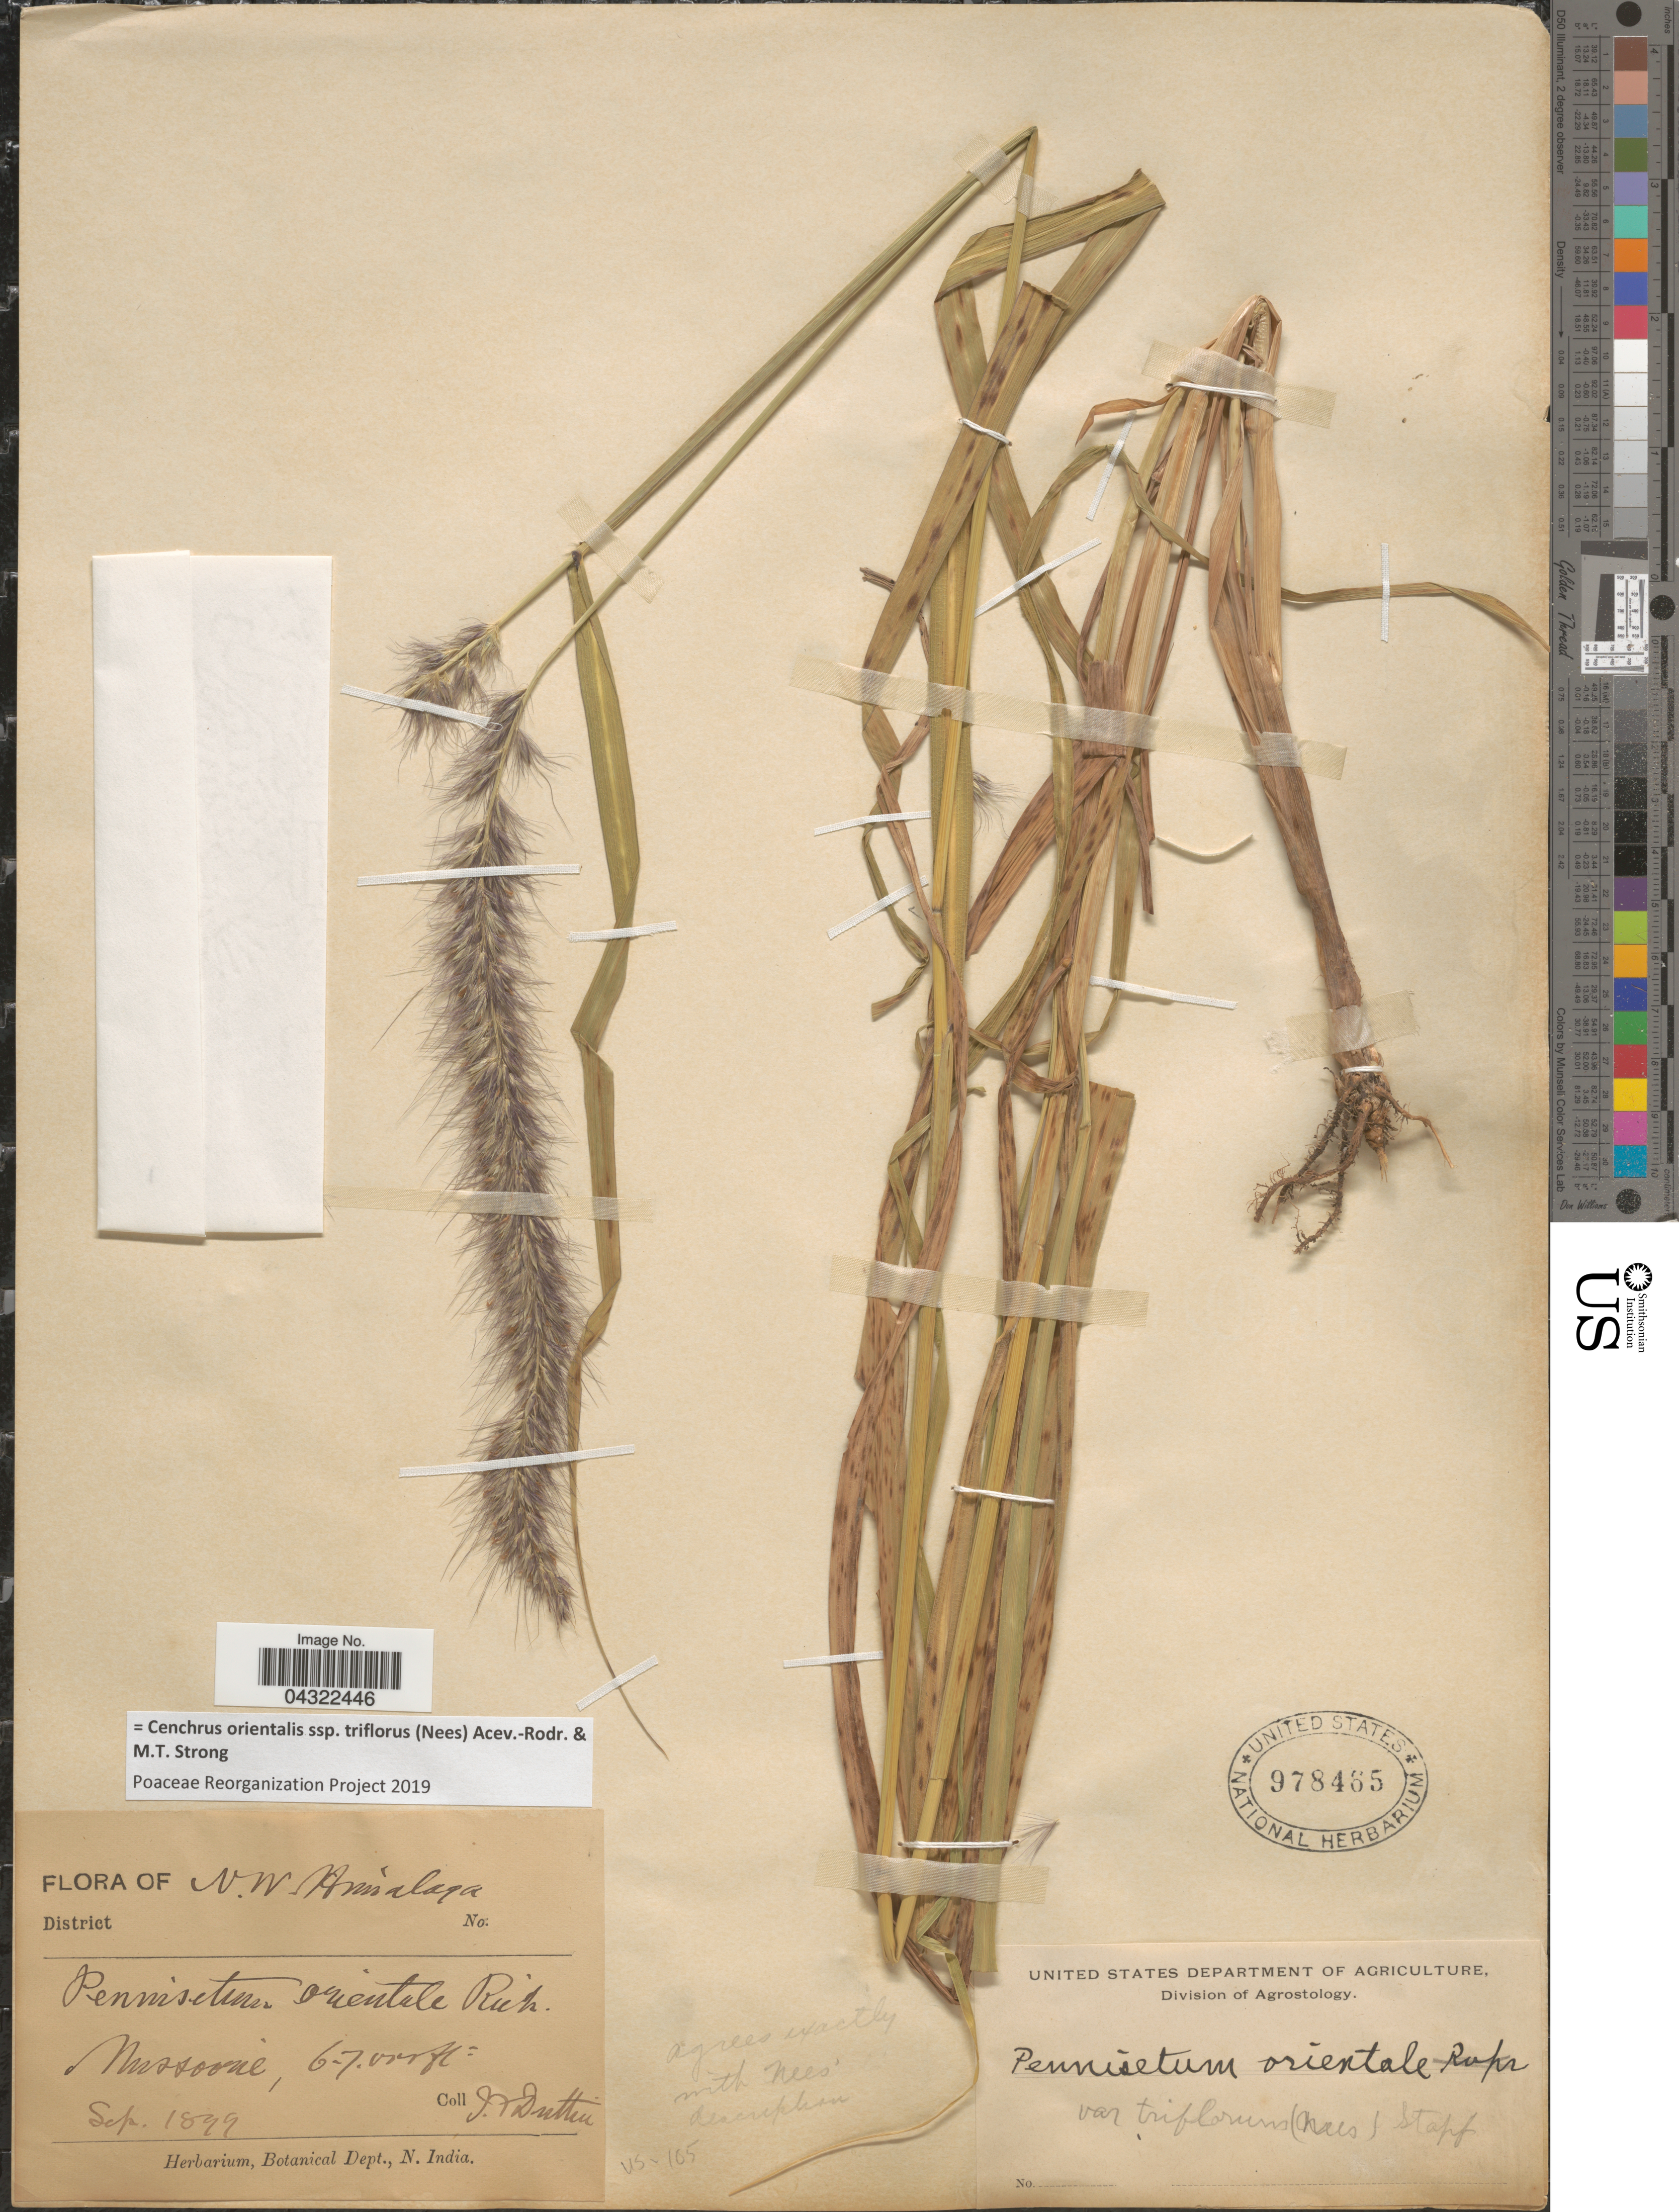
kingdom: Plantae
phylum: Tracheophyta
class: Liliopsida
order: Poales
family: Poaceae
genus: Cenchrus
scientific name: Cenchrus orientalis subsp. triflorus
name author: (Nees) Acev.-Rodr. & M.T. Strong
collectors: J. F. Duthie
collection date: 1899-09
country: India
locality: N.W. Himalaya. Mussoorie.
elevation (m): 1829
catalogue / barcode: US 978465